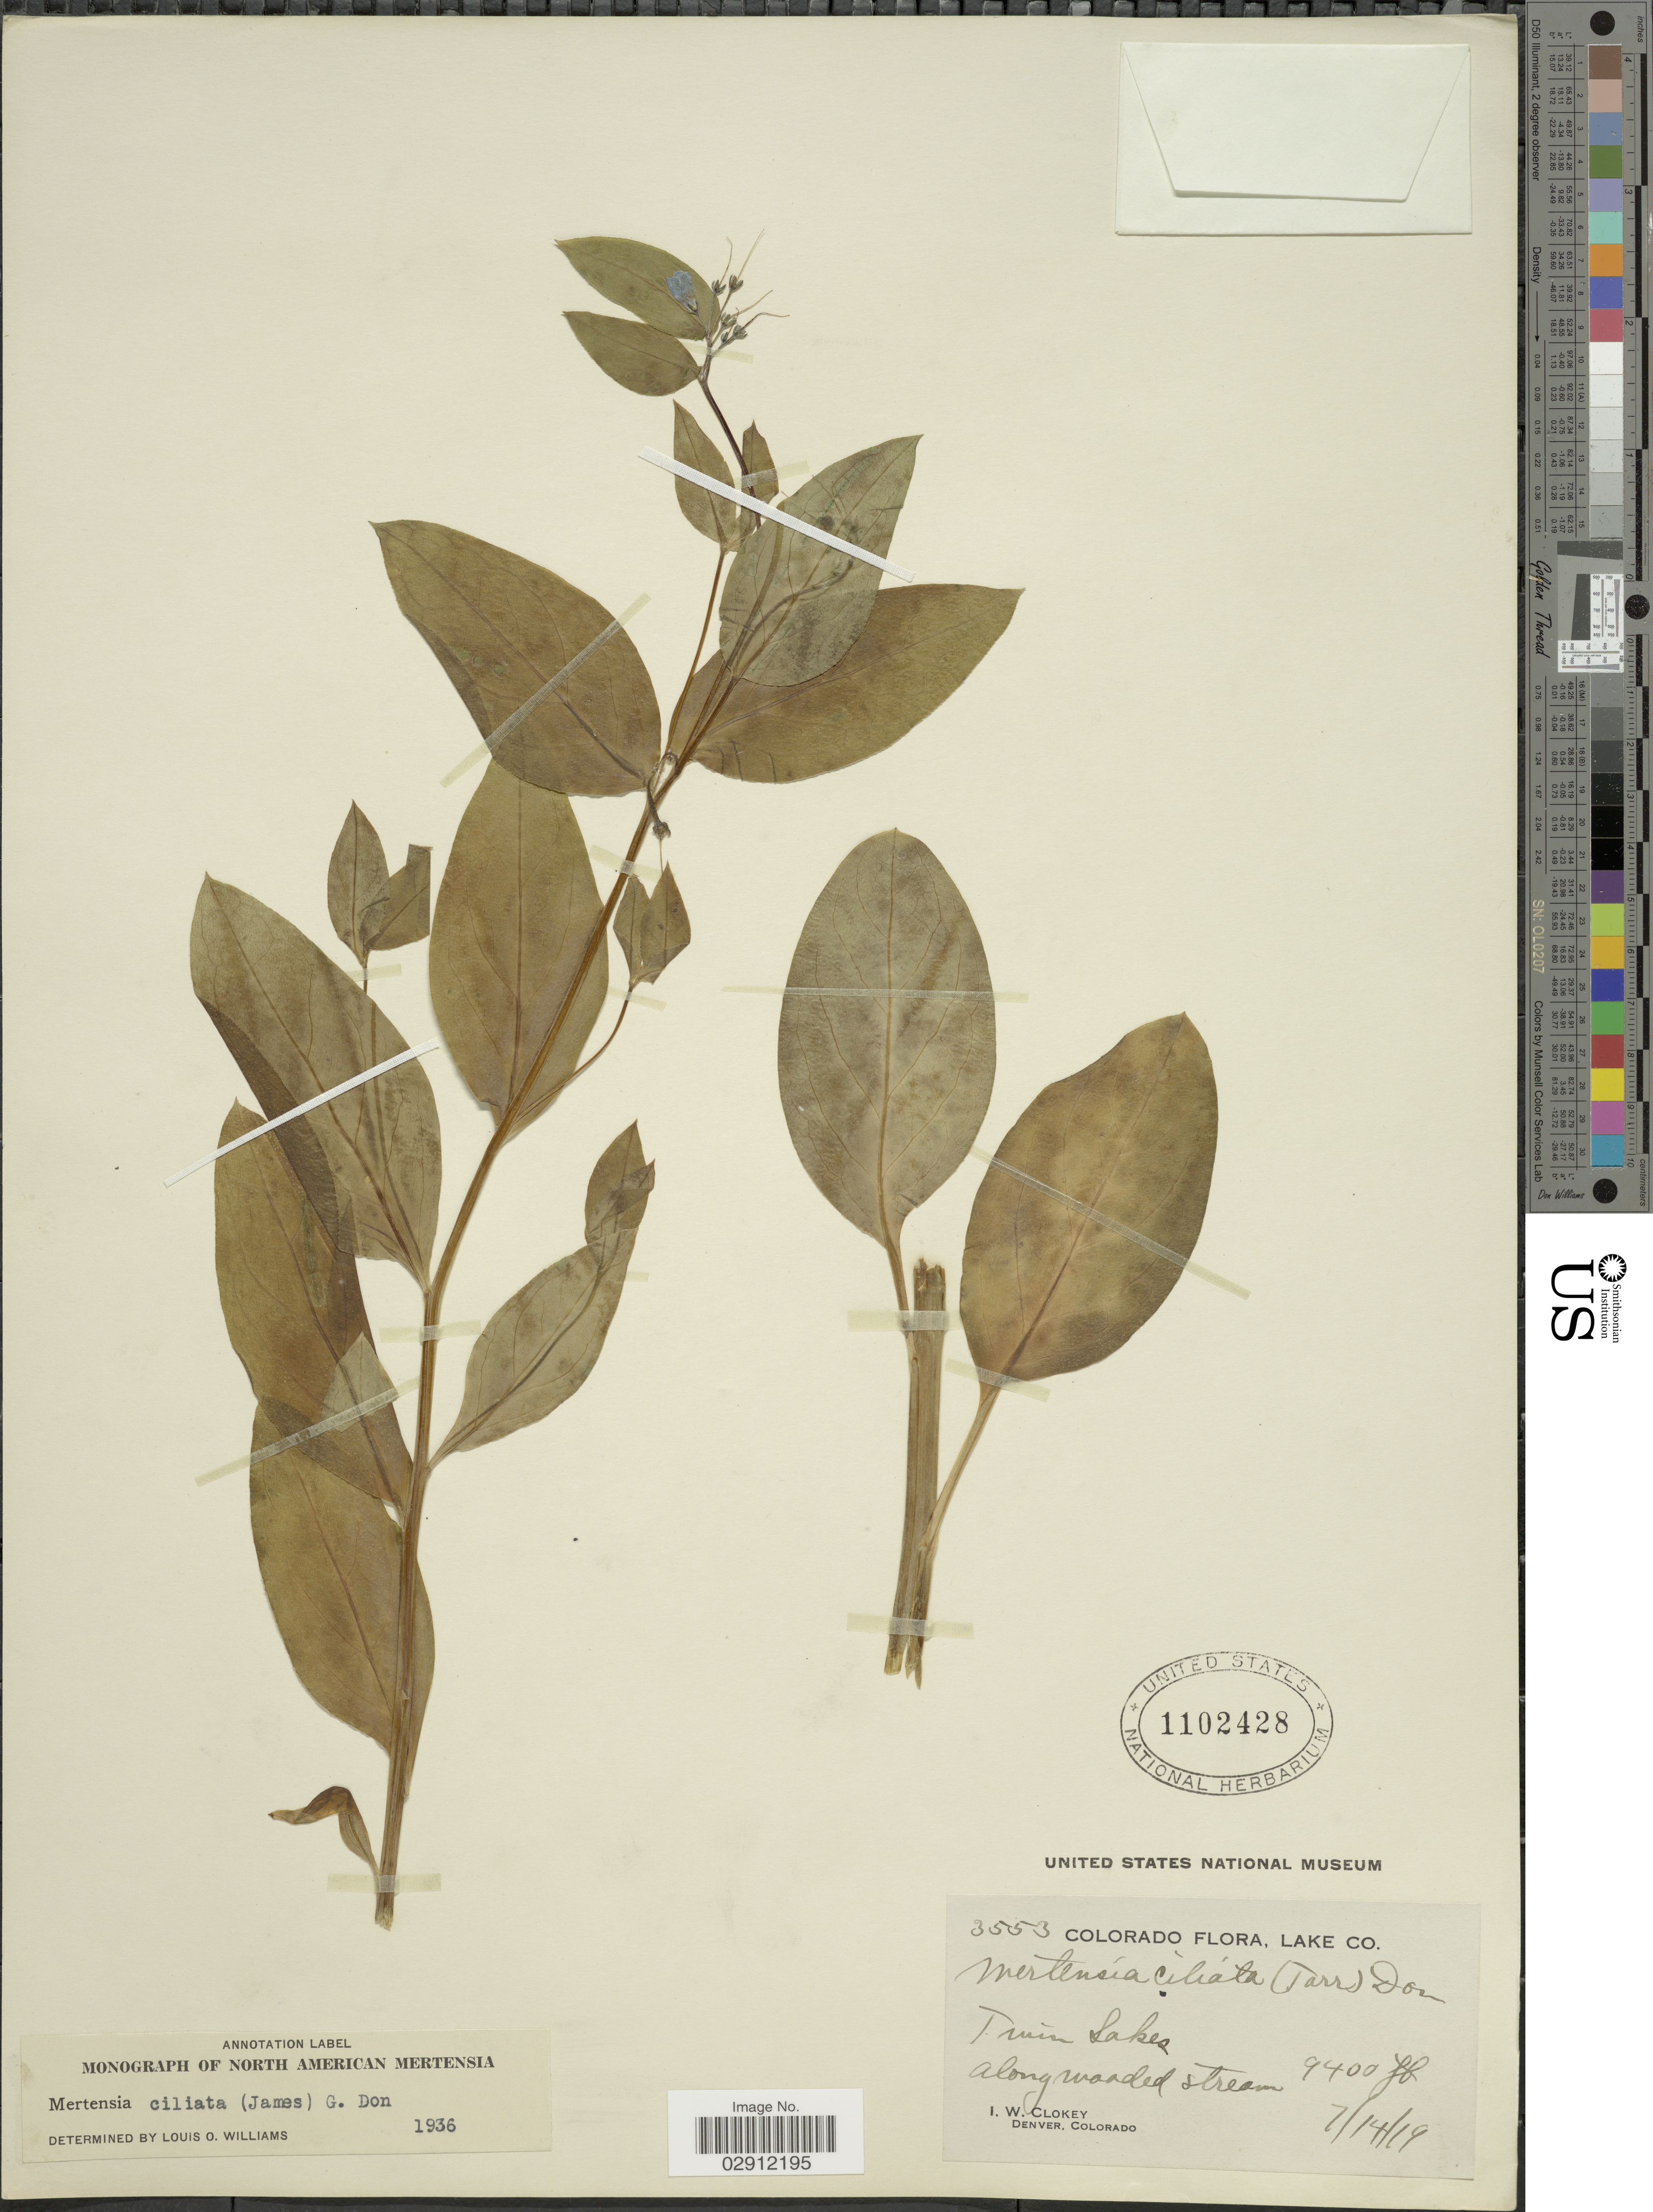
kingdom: Plantae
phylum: Tracheophyta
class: Magnoliopsida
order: Boraginales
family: Boraginaceae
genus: Mertensia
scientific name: Mertensia ciliata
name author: (James) G. Don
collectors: I. W. Clokey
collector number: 353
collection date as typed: Transcribed d/m/y: 14/7/19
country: United States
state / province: Colorado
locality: Lake Co. Twin Lakes.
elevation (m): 2865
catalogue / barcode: US 1102428